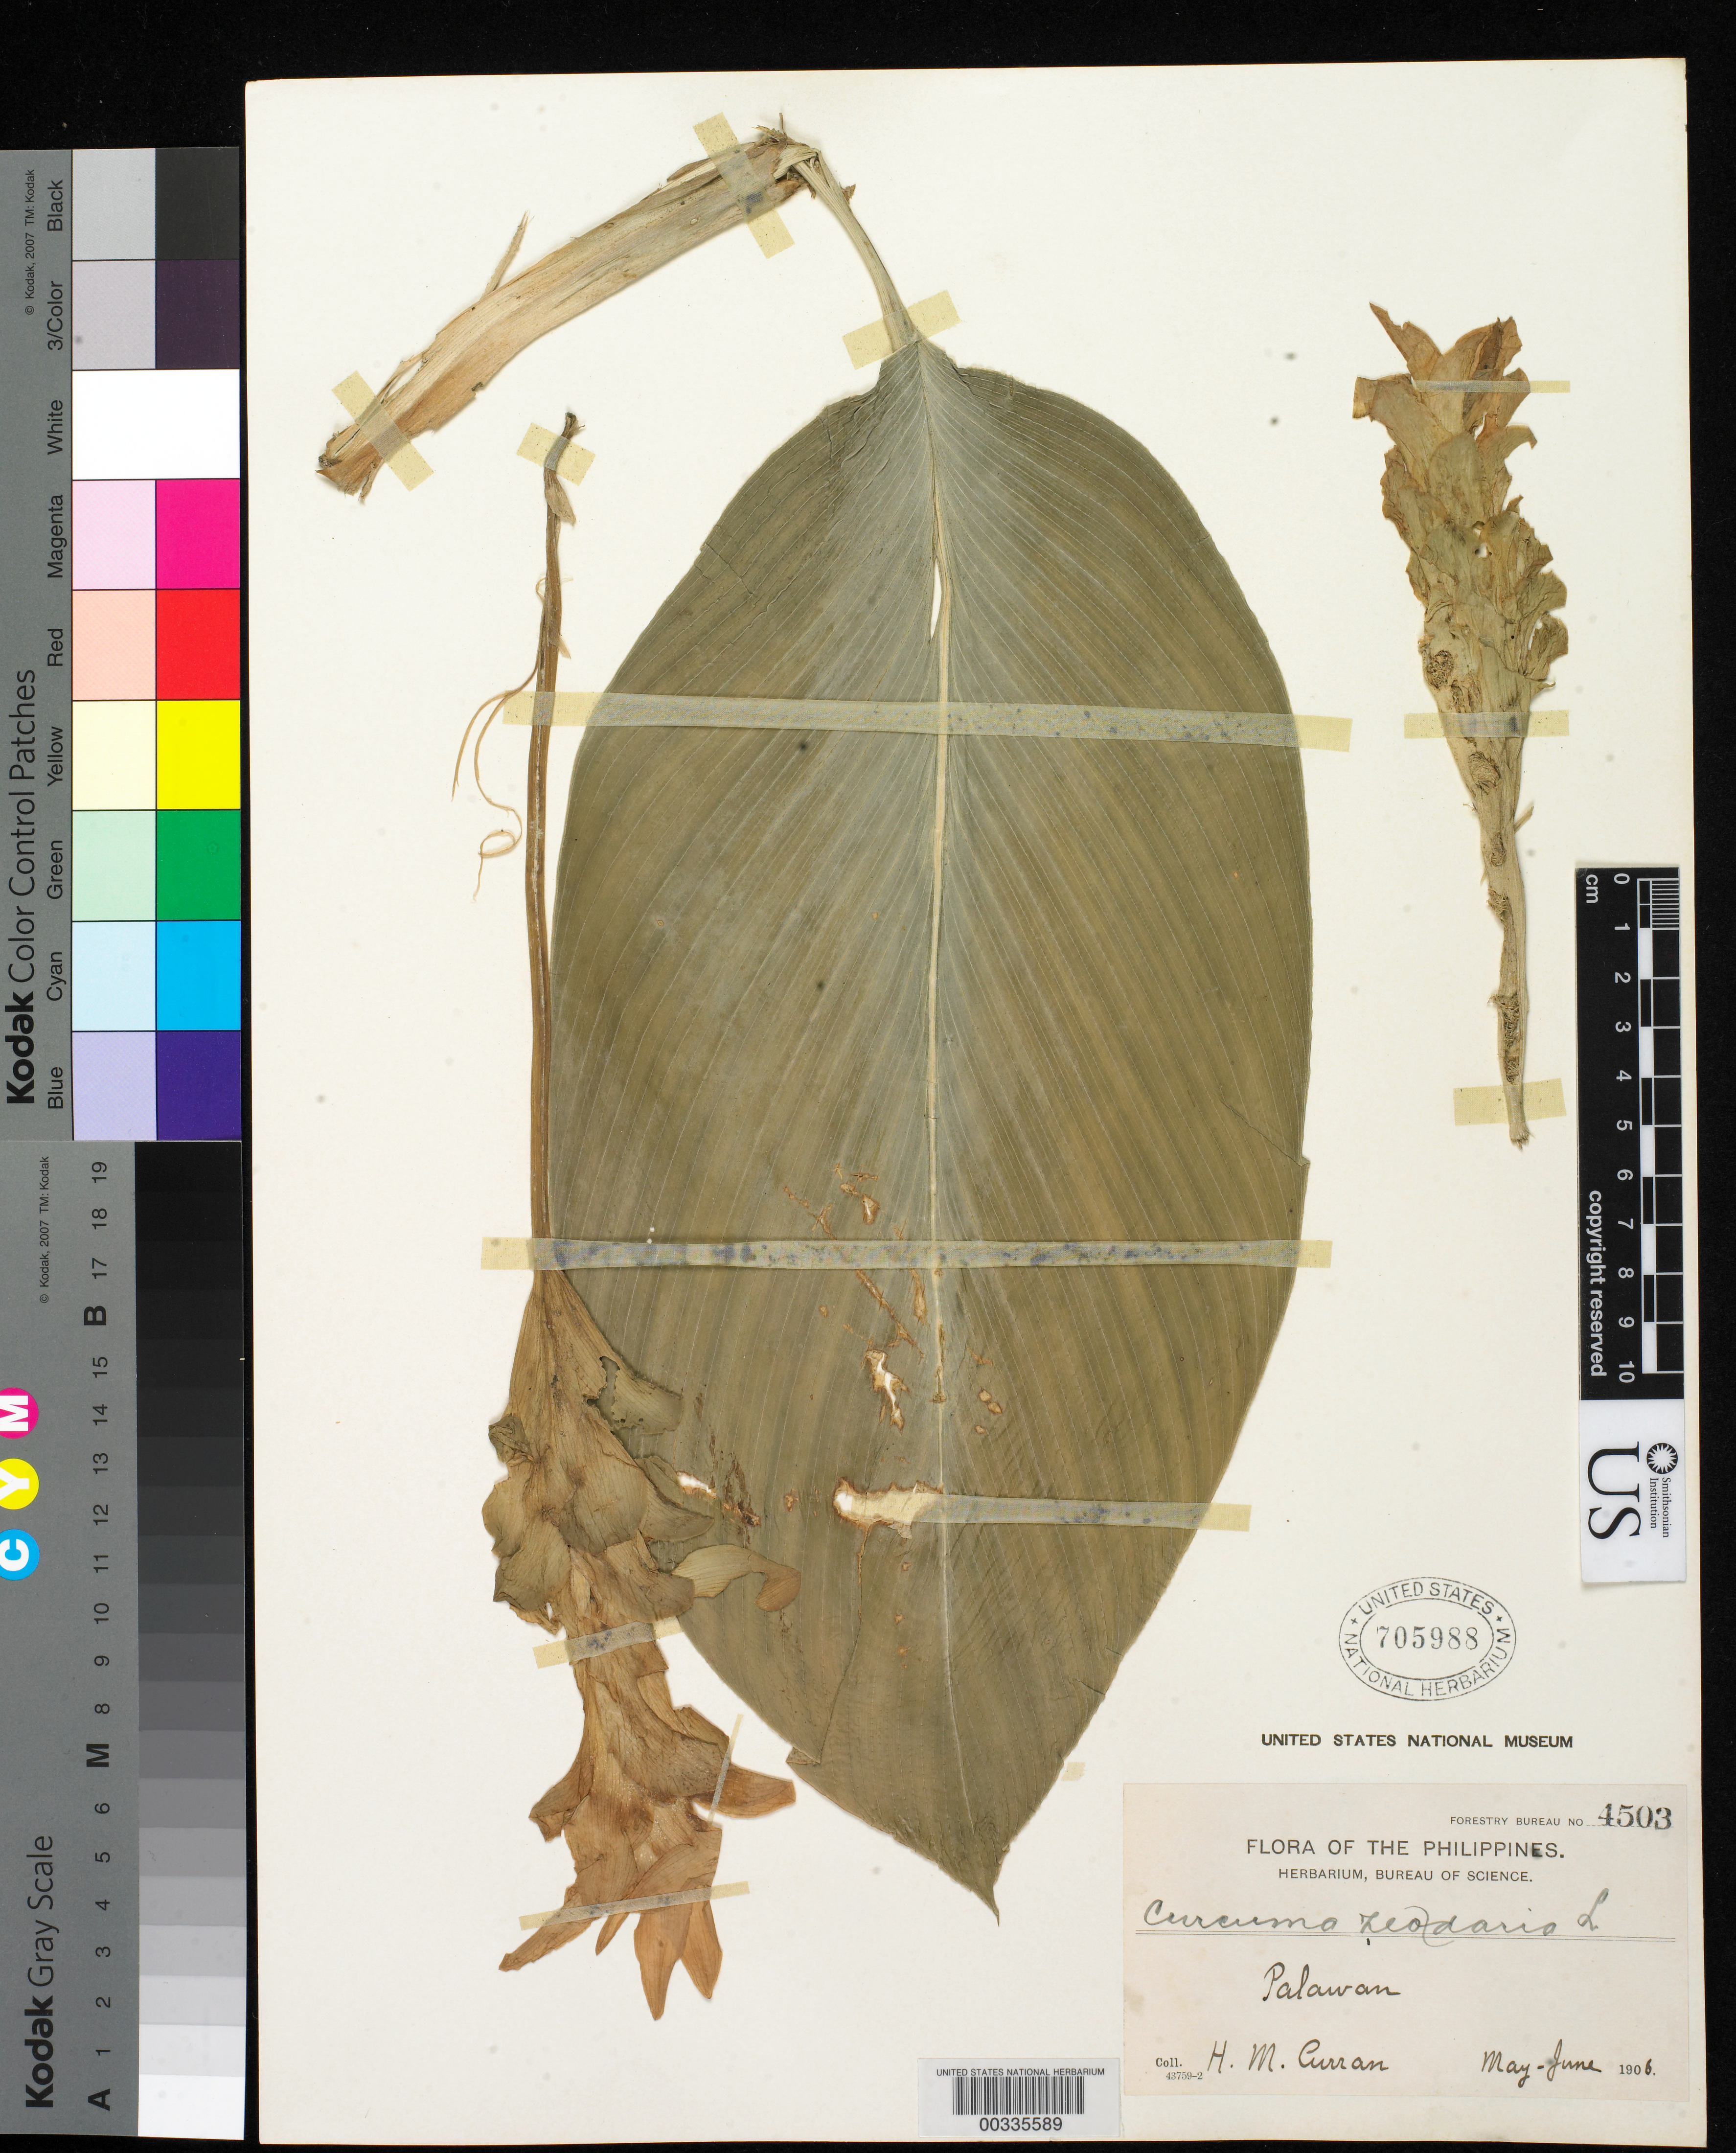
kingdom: Plantae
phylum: Tracheophyta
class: Liliopsida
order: Zingiberales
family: Zingiberaceae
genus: Curcuma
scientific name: Curcuma parviflora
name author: Wall.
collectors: H. M. Curran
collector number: For. Bur. 4503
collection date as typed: May 1906 to -- Jun 1906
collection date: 1906-05/1906-06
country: Philippines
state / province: Mimaropa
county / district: Palawan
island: Palawan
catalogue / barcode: US 705988